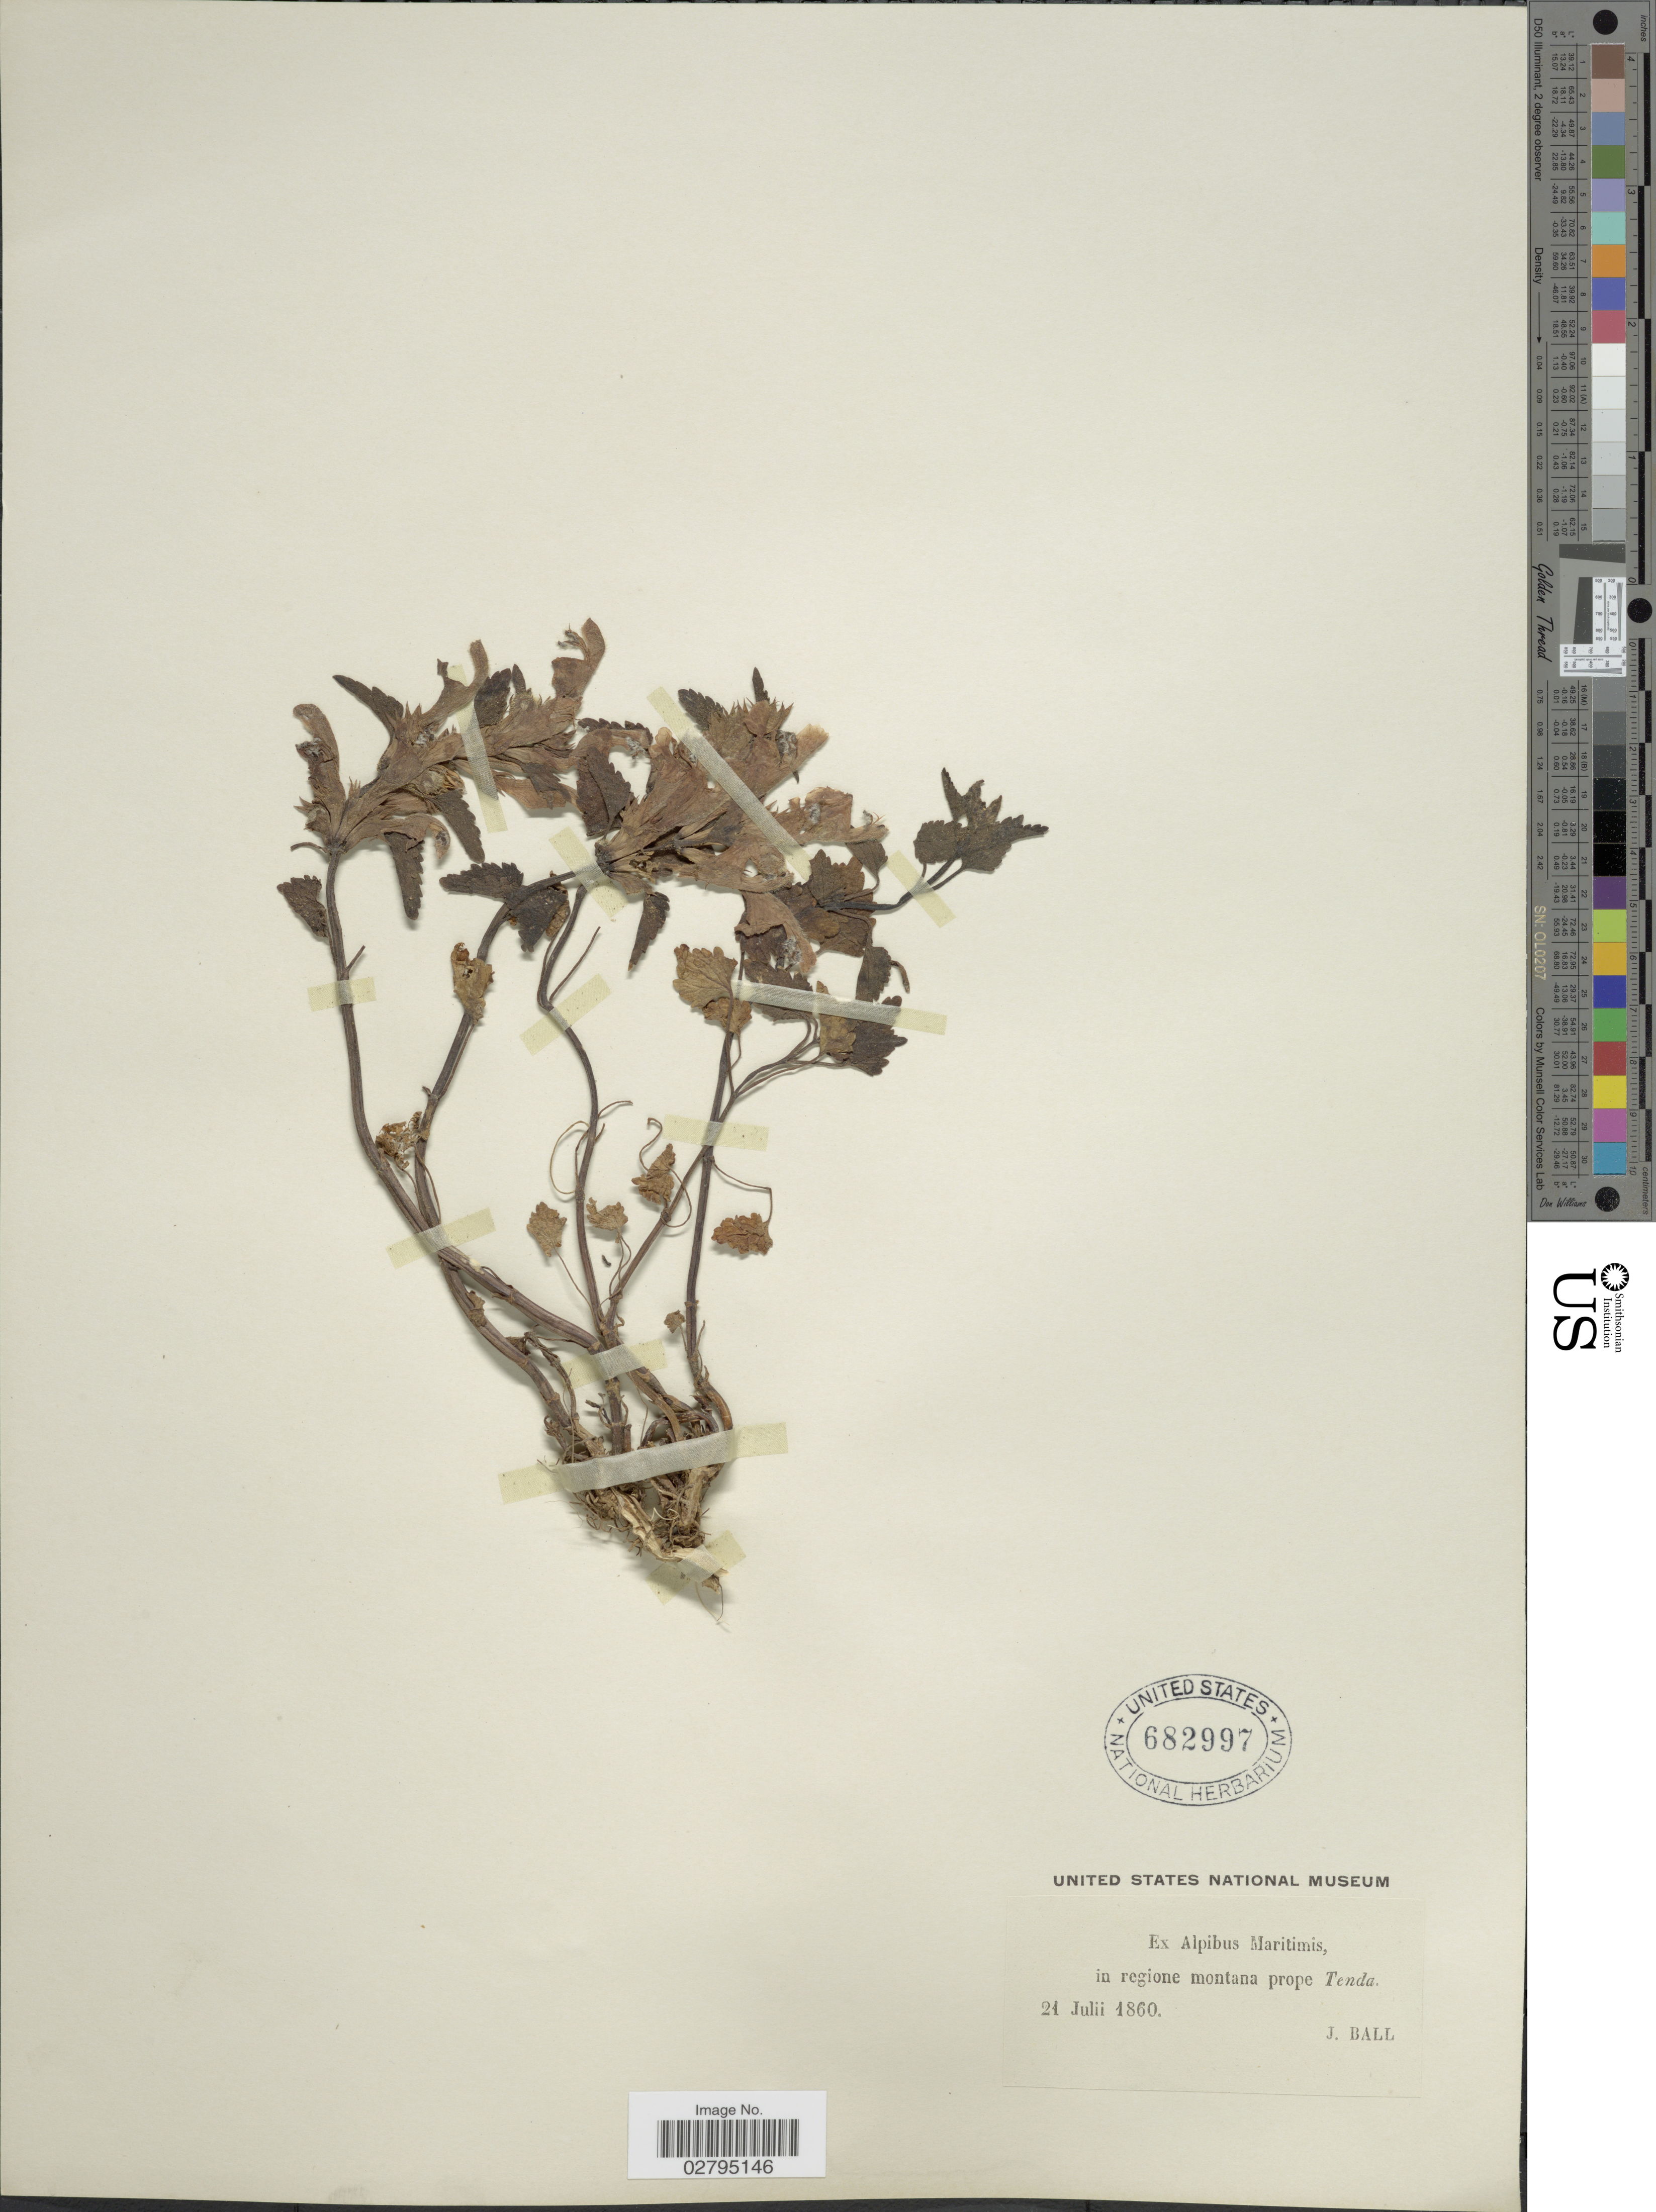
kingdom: Plantae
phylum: Tracheophyta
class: Magnoliopsida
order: Lamiales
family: Lamiaceae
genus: Lamium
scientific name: Lamium sp.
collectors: J. Ball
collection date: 1860-07-21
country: France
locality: Alpibus Maritimis, in regione montana prope Tenda.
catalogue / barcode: US 682997